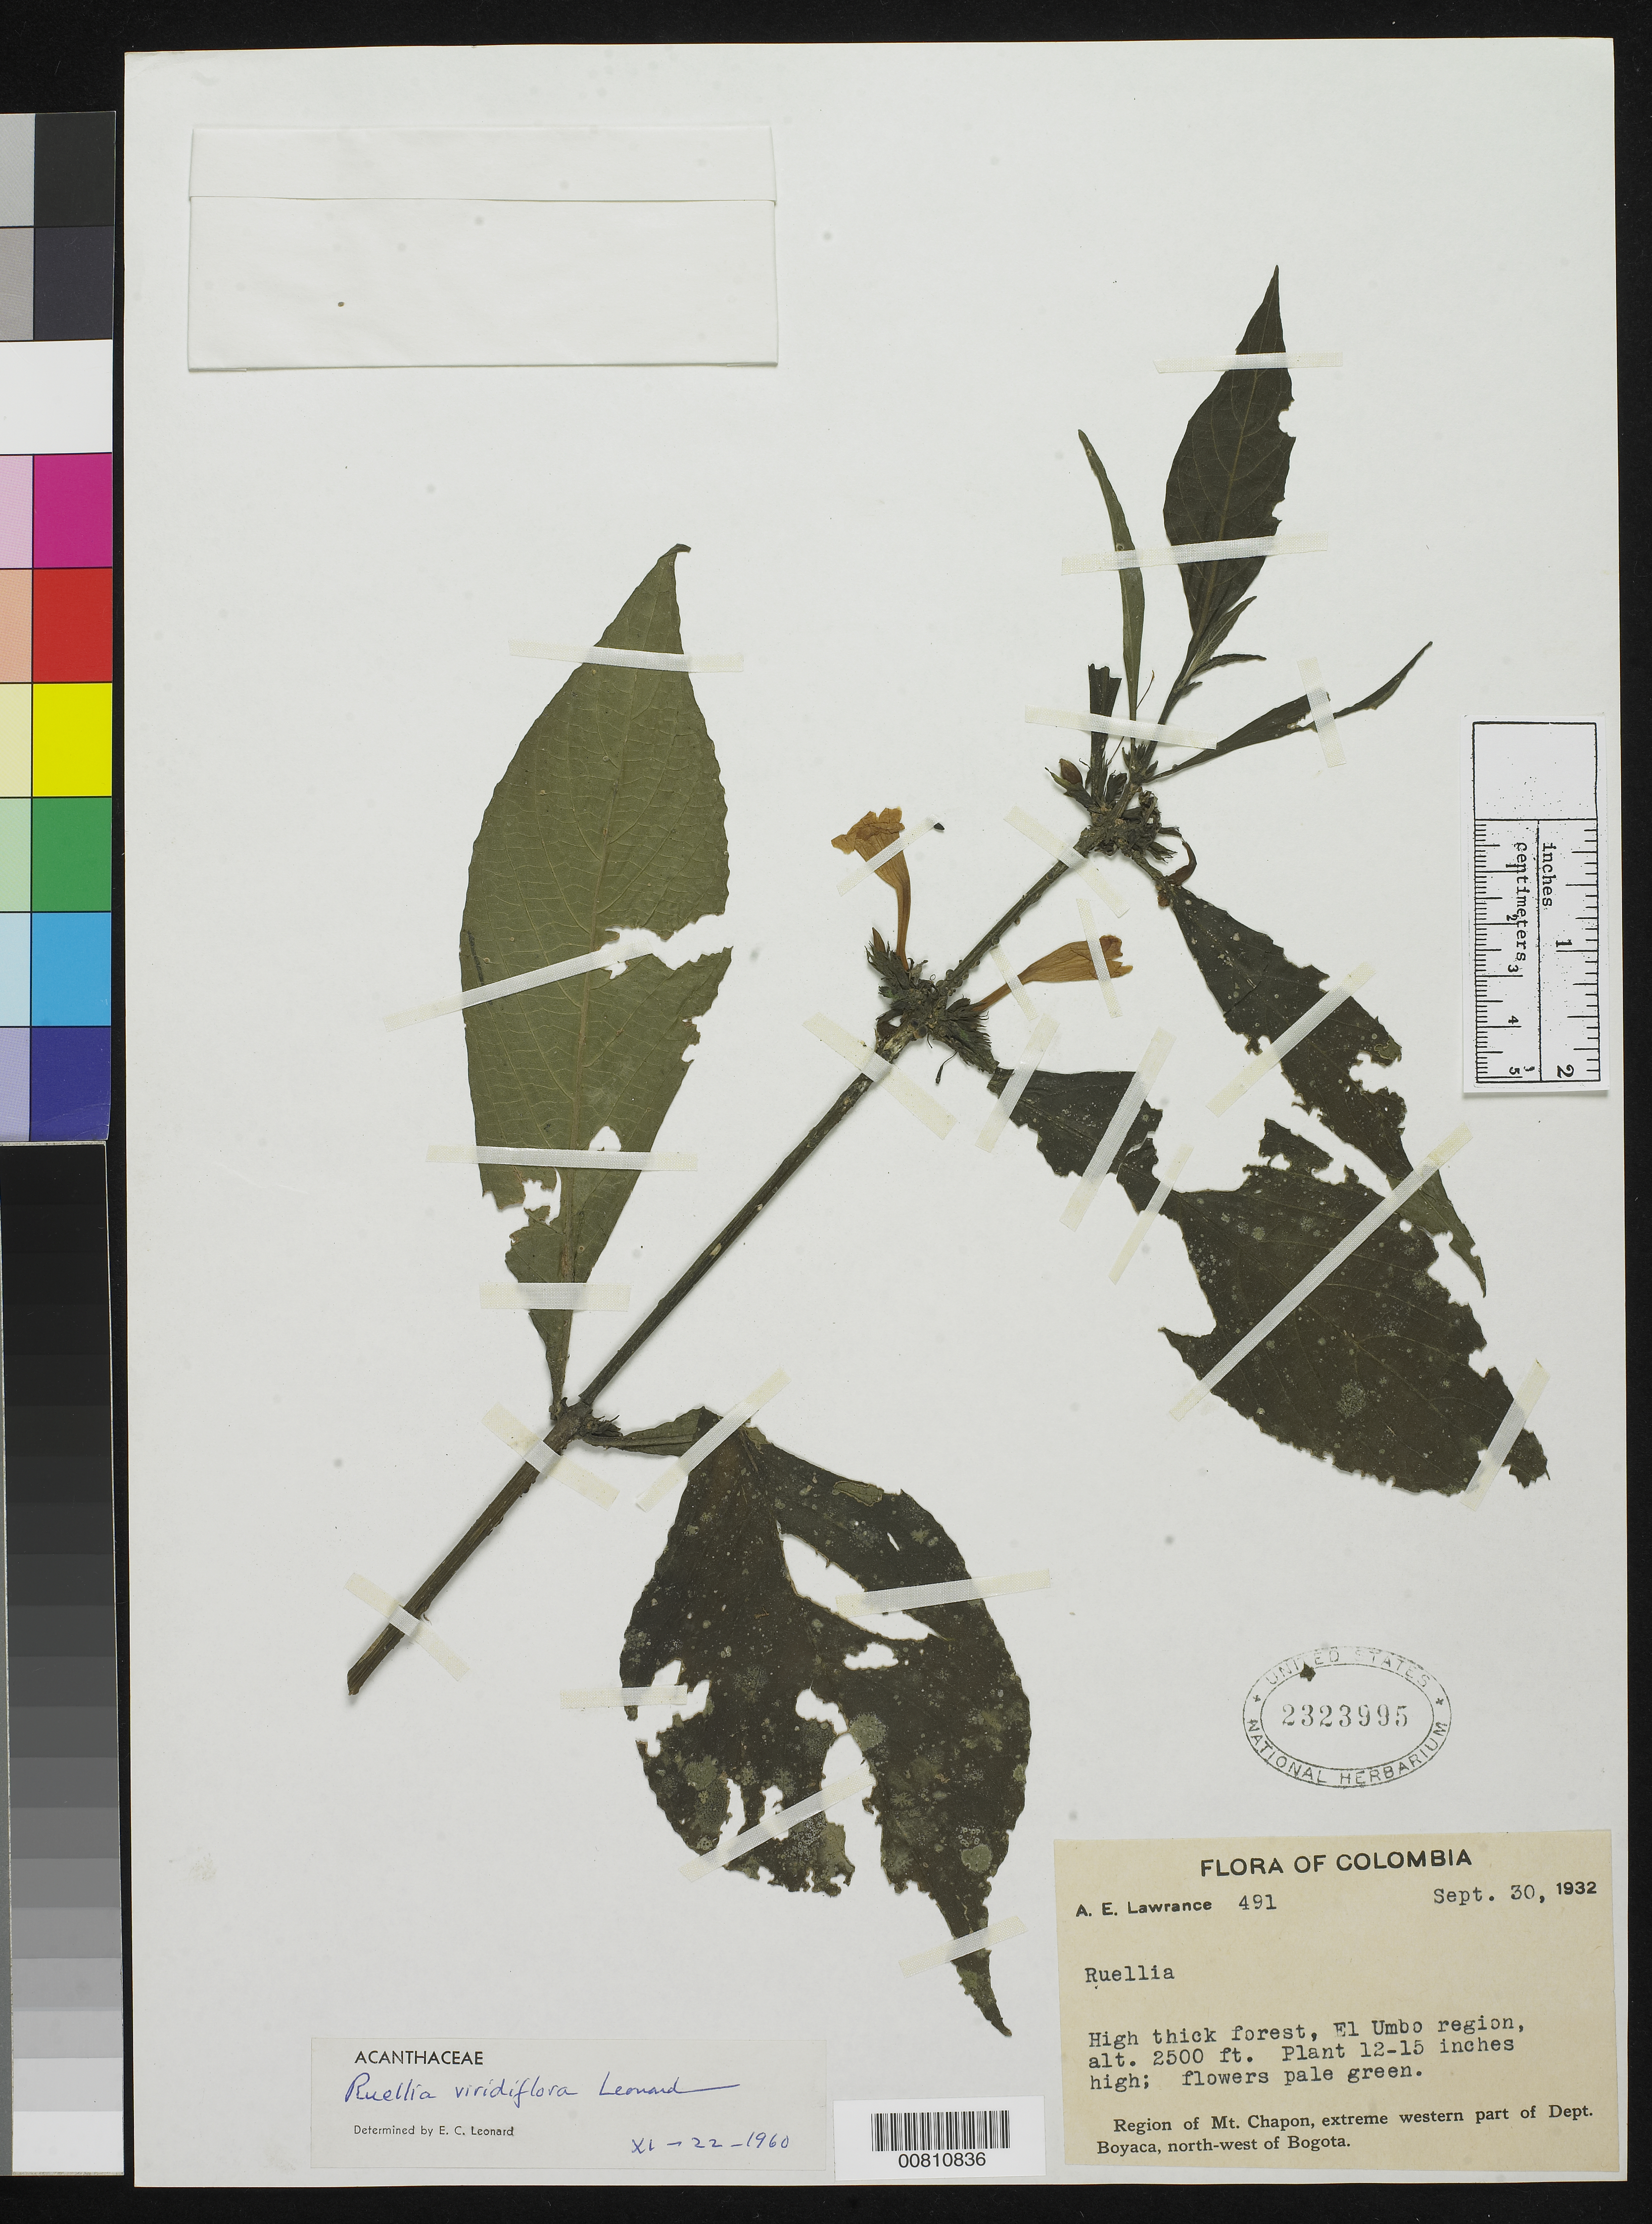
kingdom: Plantae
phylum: Tracheophyta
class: Magnoliopsida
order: Lamiales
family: Acanthaceae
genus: Ruellia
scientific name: Ruellia viridiflora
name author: Leonard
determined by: Leonard, Emery C., (US)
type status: Isotype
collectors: A. Lawrance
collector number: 491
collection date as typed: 30 Sep 1932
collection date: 1932-09-30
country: Colombia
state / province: Boyacá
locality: Region of Mt. Chapon, extreme western part of Dept. Boyaca, north-west of Bogota. El Umbo region.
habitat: High thick forest.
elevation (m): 762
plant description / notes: Holotype at S.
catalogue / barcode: US 2323995